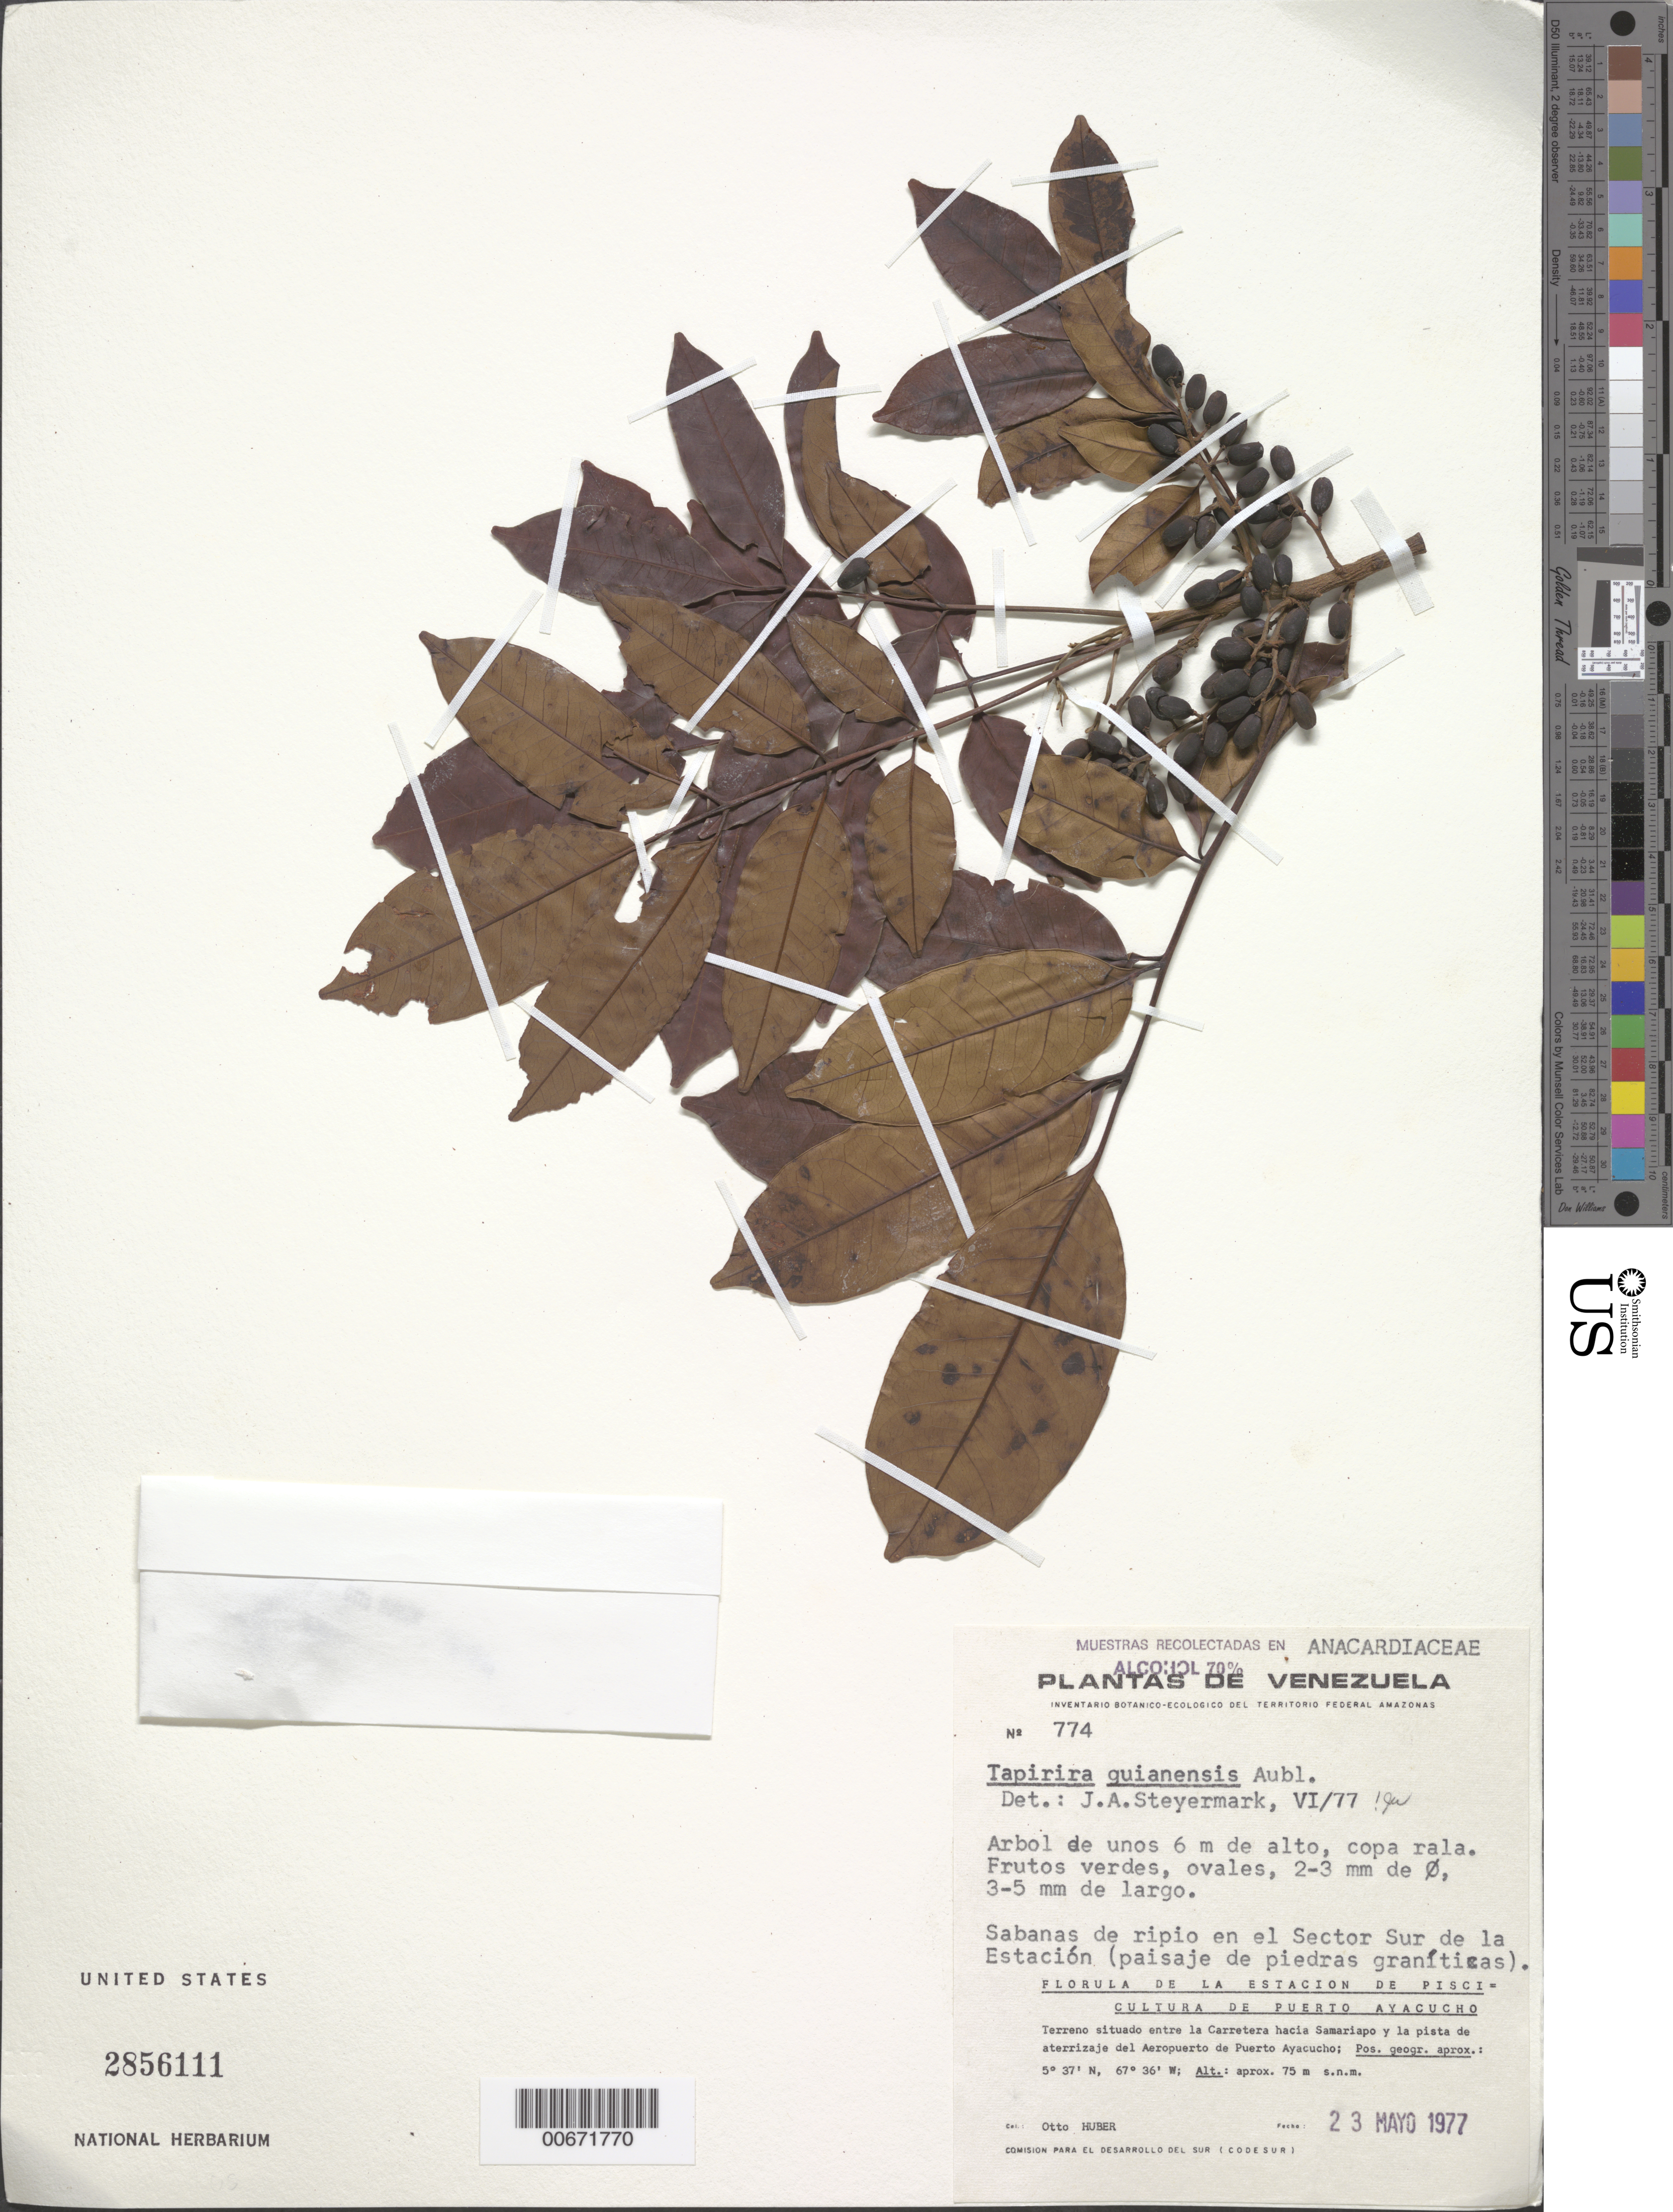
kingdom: Plantae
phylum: Tracheophyta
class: Magnoliopsida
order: Sapindales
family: Anacardiaceae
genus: Tapirira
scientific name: Tapirira guianensis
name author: Aubl.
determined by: Steyermark, Julian A., (VEN)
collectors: O. Huber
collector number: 774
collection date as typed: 23-May-77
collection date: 1977-05-23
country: Venezuela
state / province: Amazonas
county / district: Atures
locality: Puerto Ayacucho, carretera hacia Samariapo y la pista de aterrizaje del Aeropuerto de Puerto Ayacucho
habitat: Granite stone path;Rubbish area to the south of Pisci station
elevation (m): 75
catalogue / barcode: US 2856111